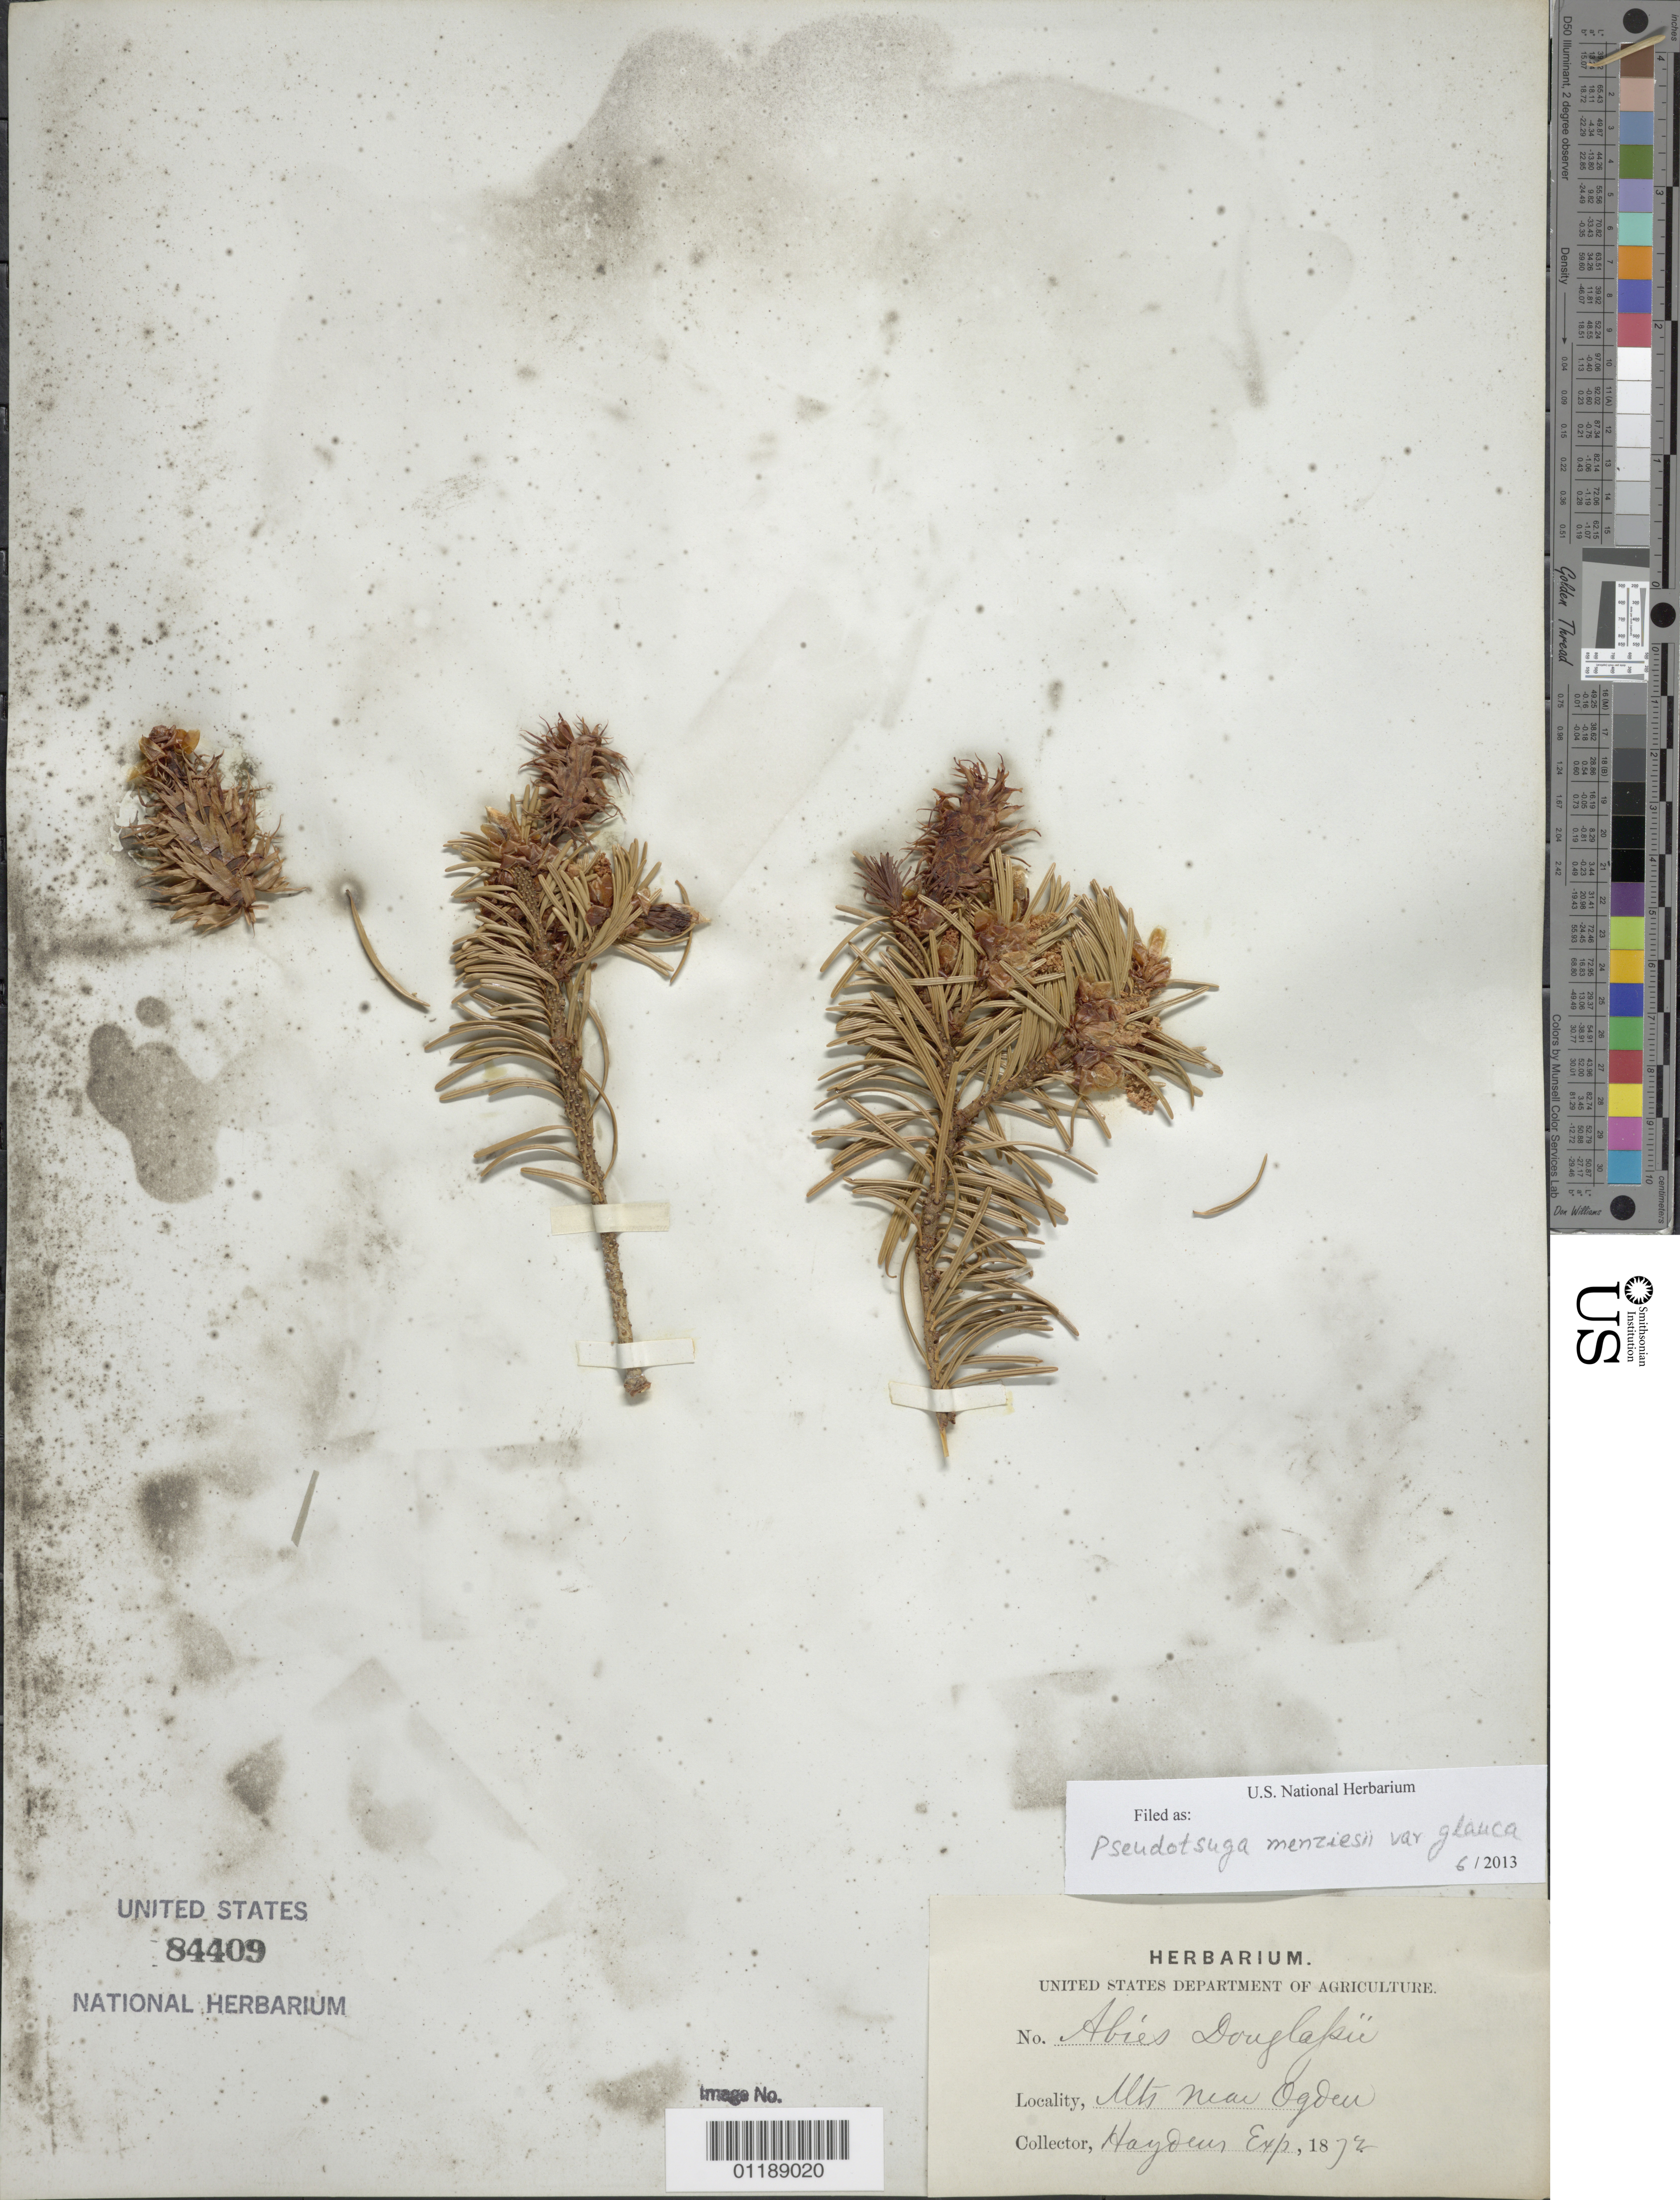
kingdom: Plantae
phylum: Tracheophyta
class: Pinopsida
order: Pinales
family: Pinaceae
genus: Pseudotsuga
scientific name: Pseudotsuga menziesii var. glauca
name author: (Beissn.) Franco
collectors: -- Hayden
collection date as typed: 1872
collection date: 1872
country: United States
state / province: Utah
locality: Mountains near Ogden.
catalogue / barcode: US 84409